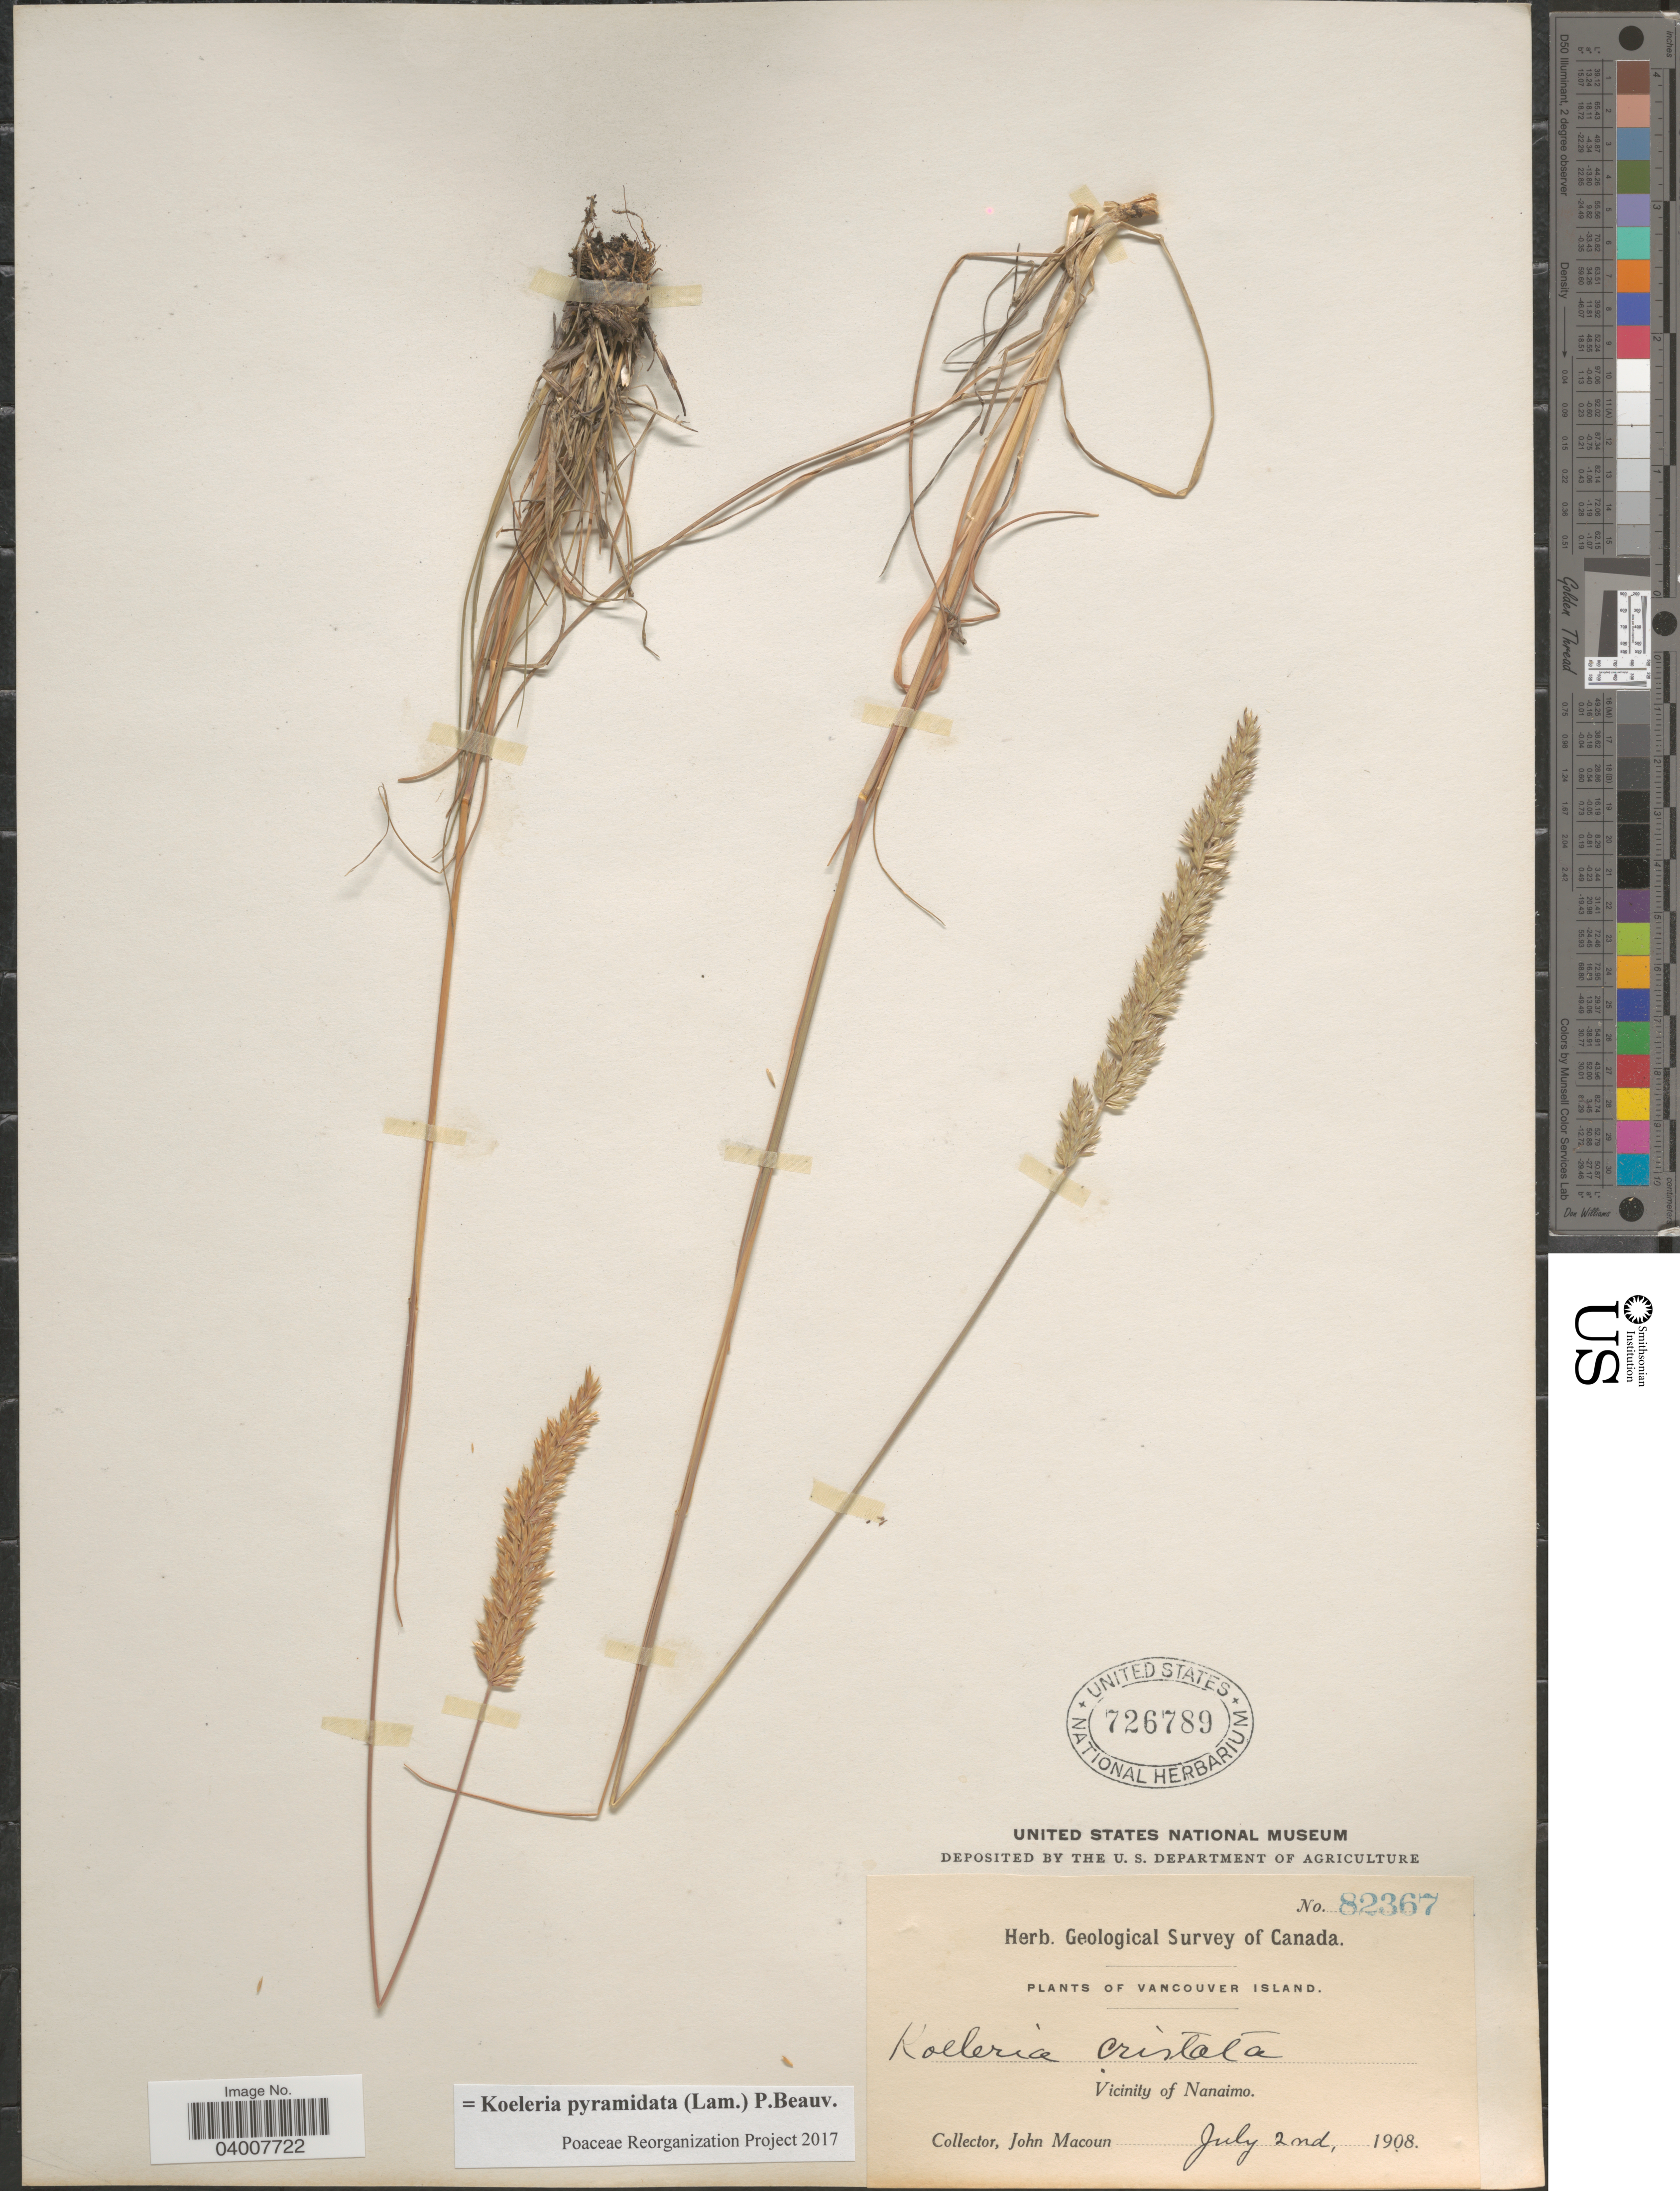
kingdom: Plantae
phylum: Tracheophyta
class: Liliopsida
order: Poales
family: Poaceae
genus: Koeleria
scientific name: Koeleria pyramidata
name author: (Lam.) P. Beauv.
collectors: J. Macoun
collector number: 82367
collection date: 1908-07-02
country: Canada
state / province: British Columbia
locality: Vancouver Island. Vicinity of Nanaimo.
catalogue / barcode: US 726789